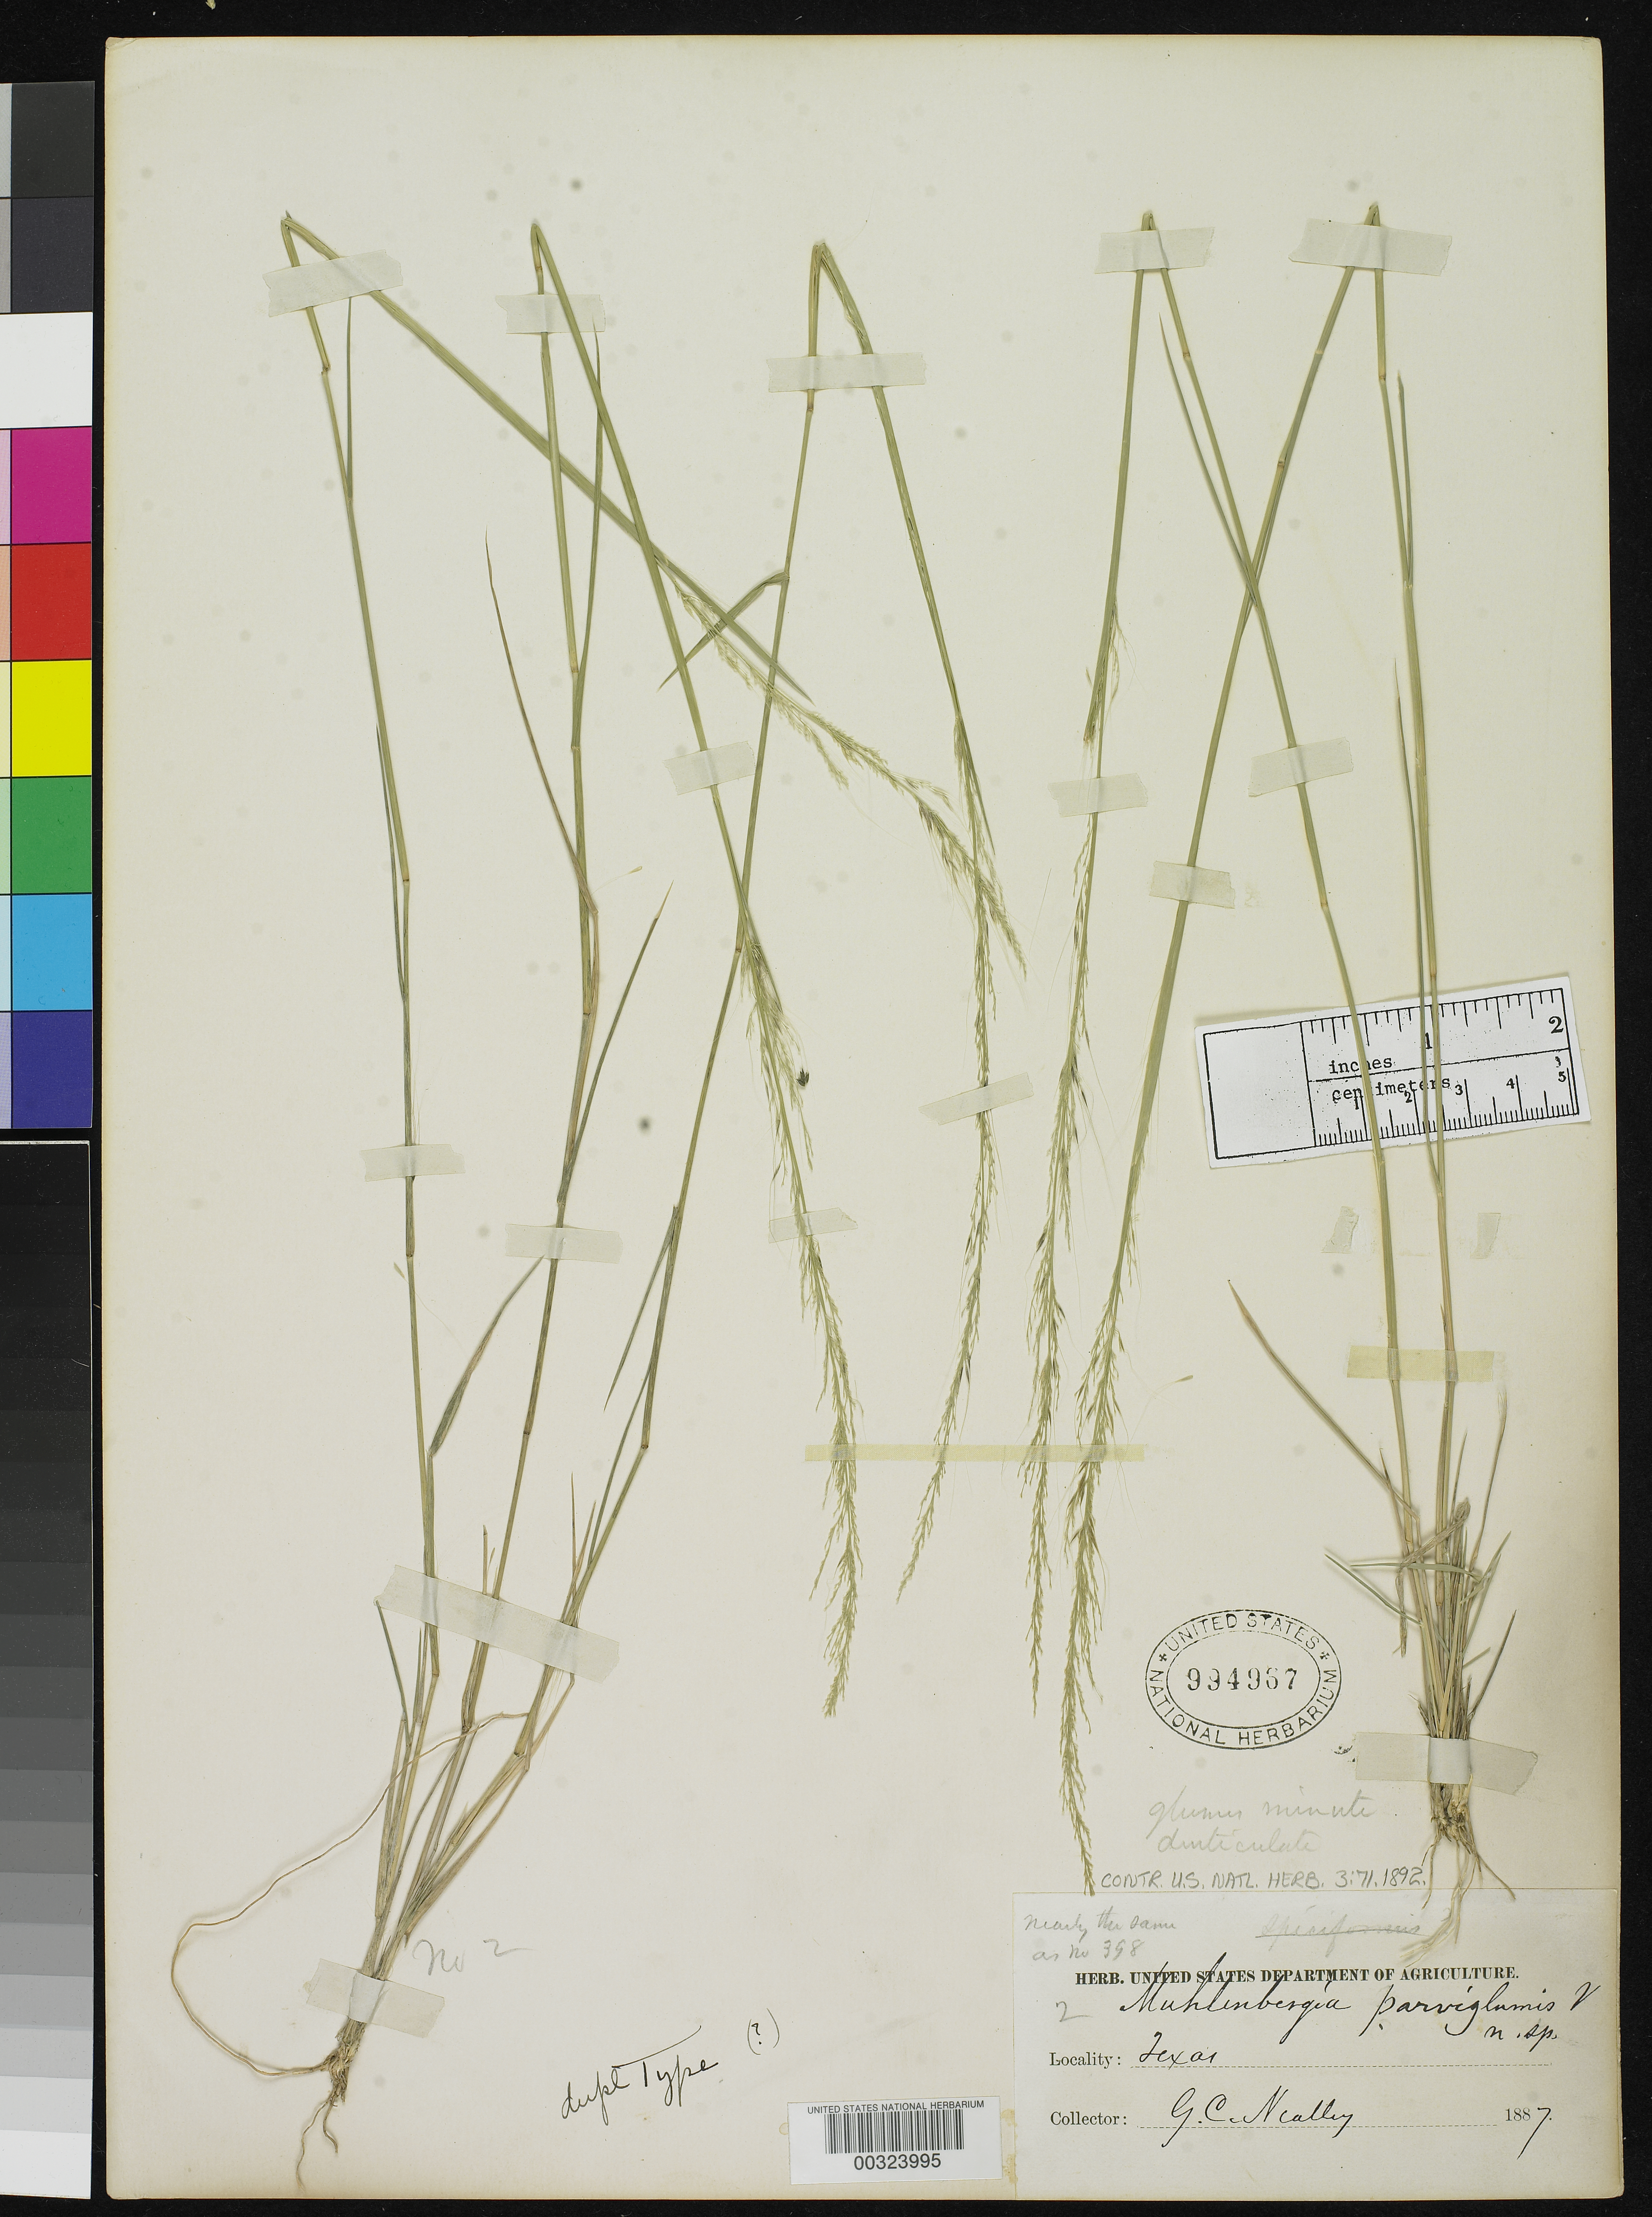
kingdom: Plantae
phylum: Tracheophyta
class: Liliopsida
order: Poales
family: Poaceae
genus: Muhlenbergia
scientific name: Muhlenbergia parviglumis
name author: Vasey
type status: Isotype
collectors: G. C. Nealley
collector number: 2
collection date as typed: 1887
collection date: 1887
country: United States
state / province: Texas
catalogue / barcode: US 994967